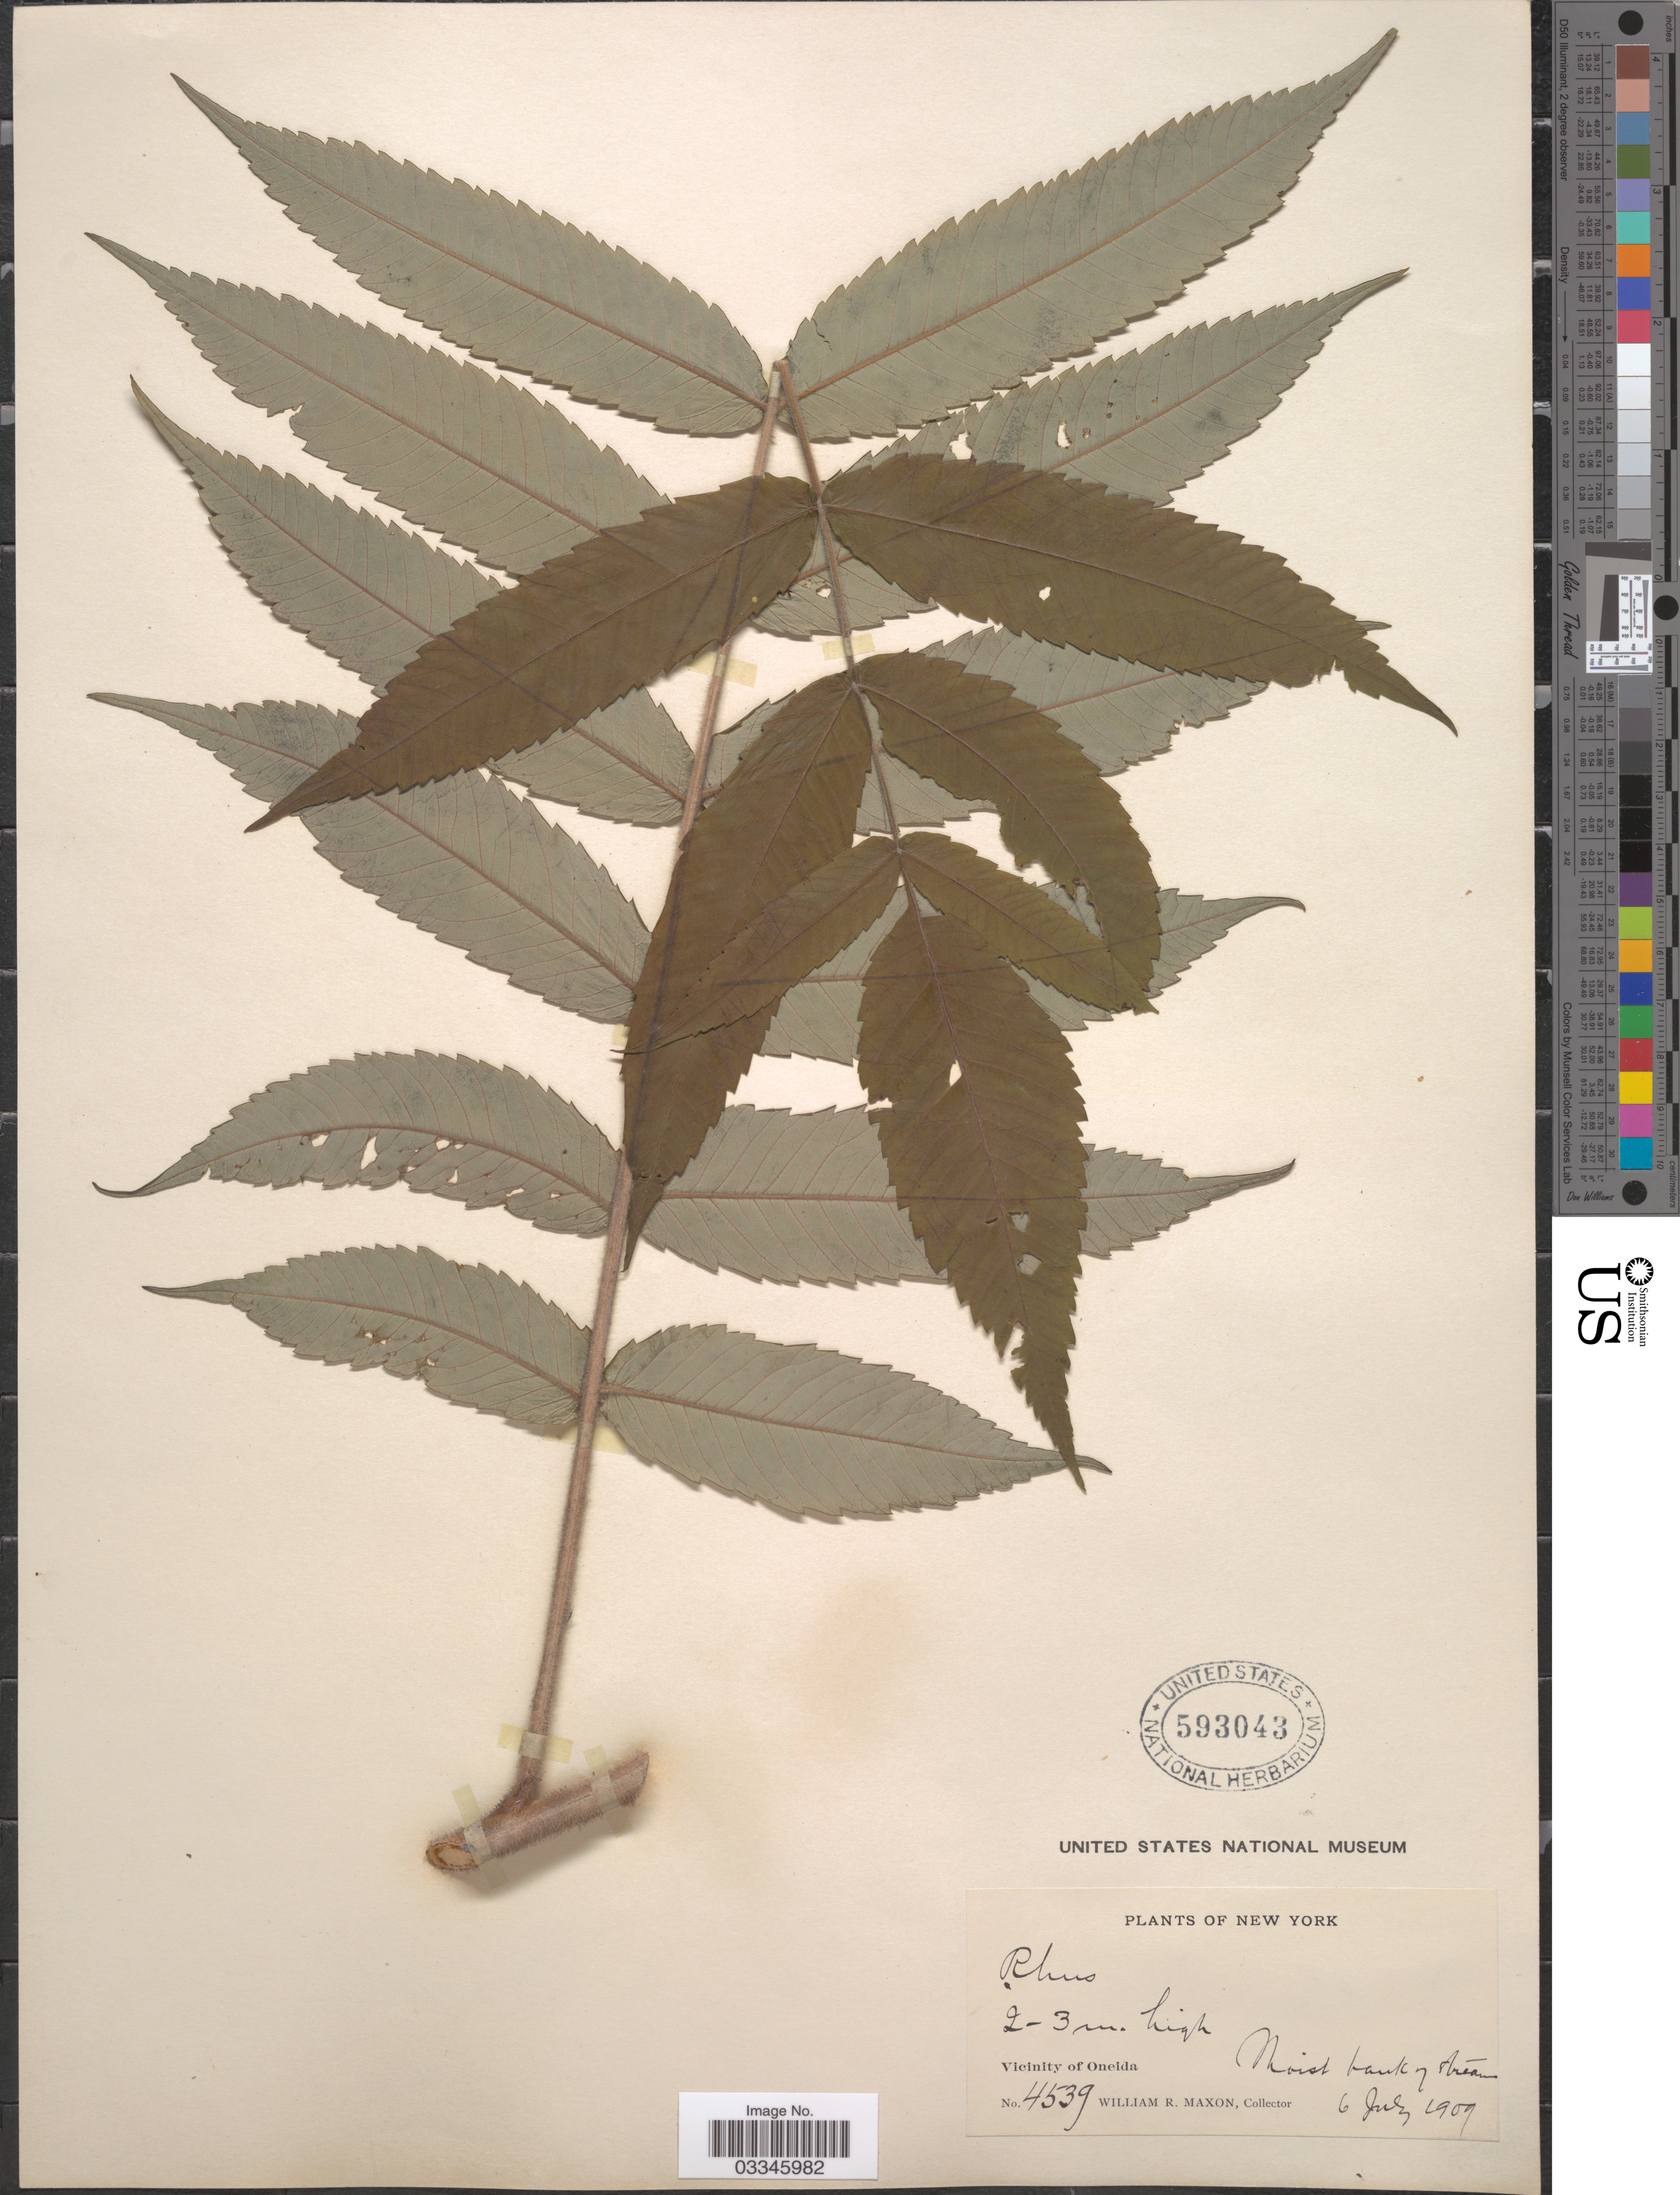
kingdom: Plantae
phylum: Tracheophyta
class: Magnoliopsida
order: Sapindales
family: Anacardiaceae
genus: Rhus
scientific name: Rhus glabra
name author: L.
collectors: W. R. Maxon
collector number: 4539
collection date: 1909-07-06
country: United States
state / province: New York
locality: Vicinity of Oneida.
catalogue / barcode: US 593043